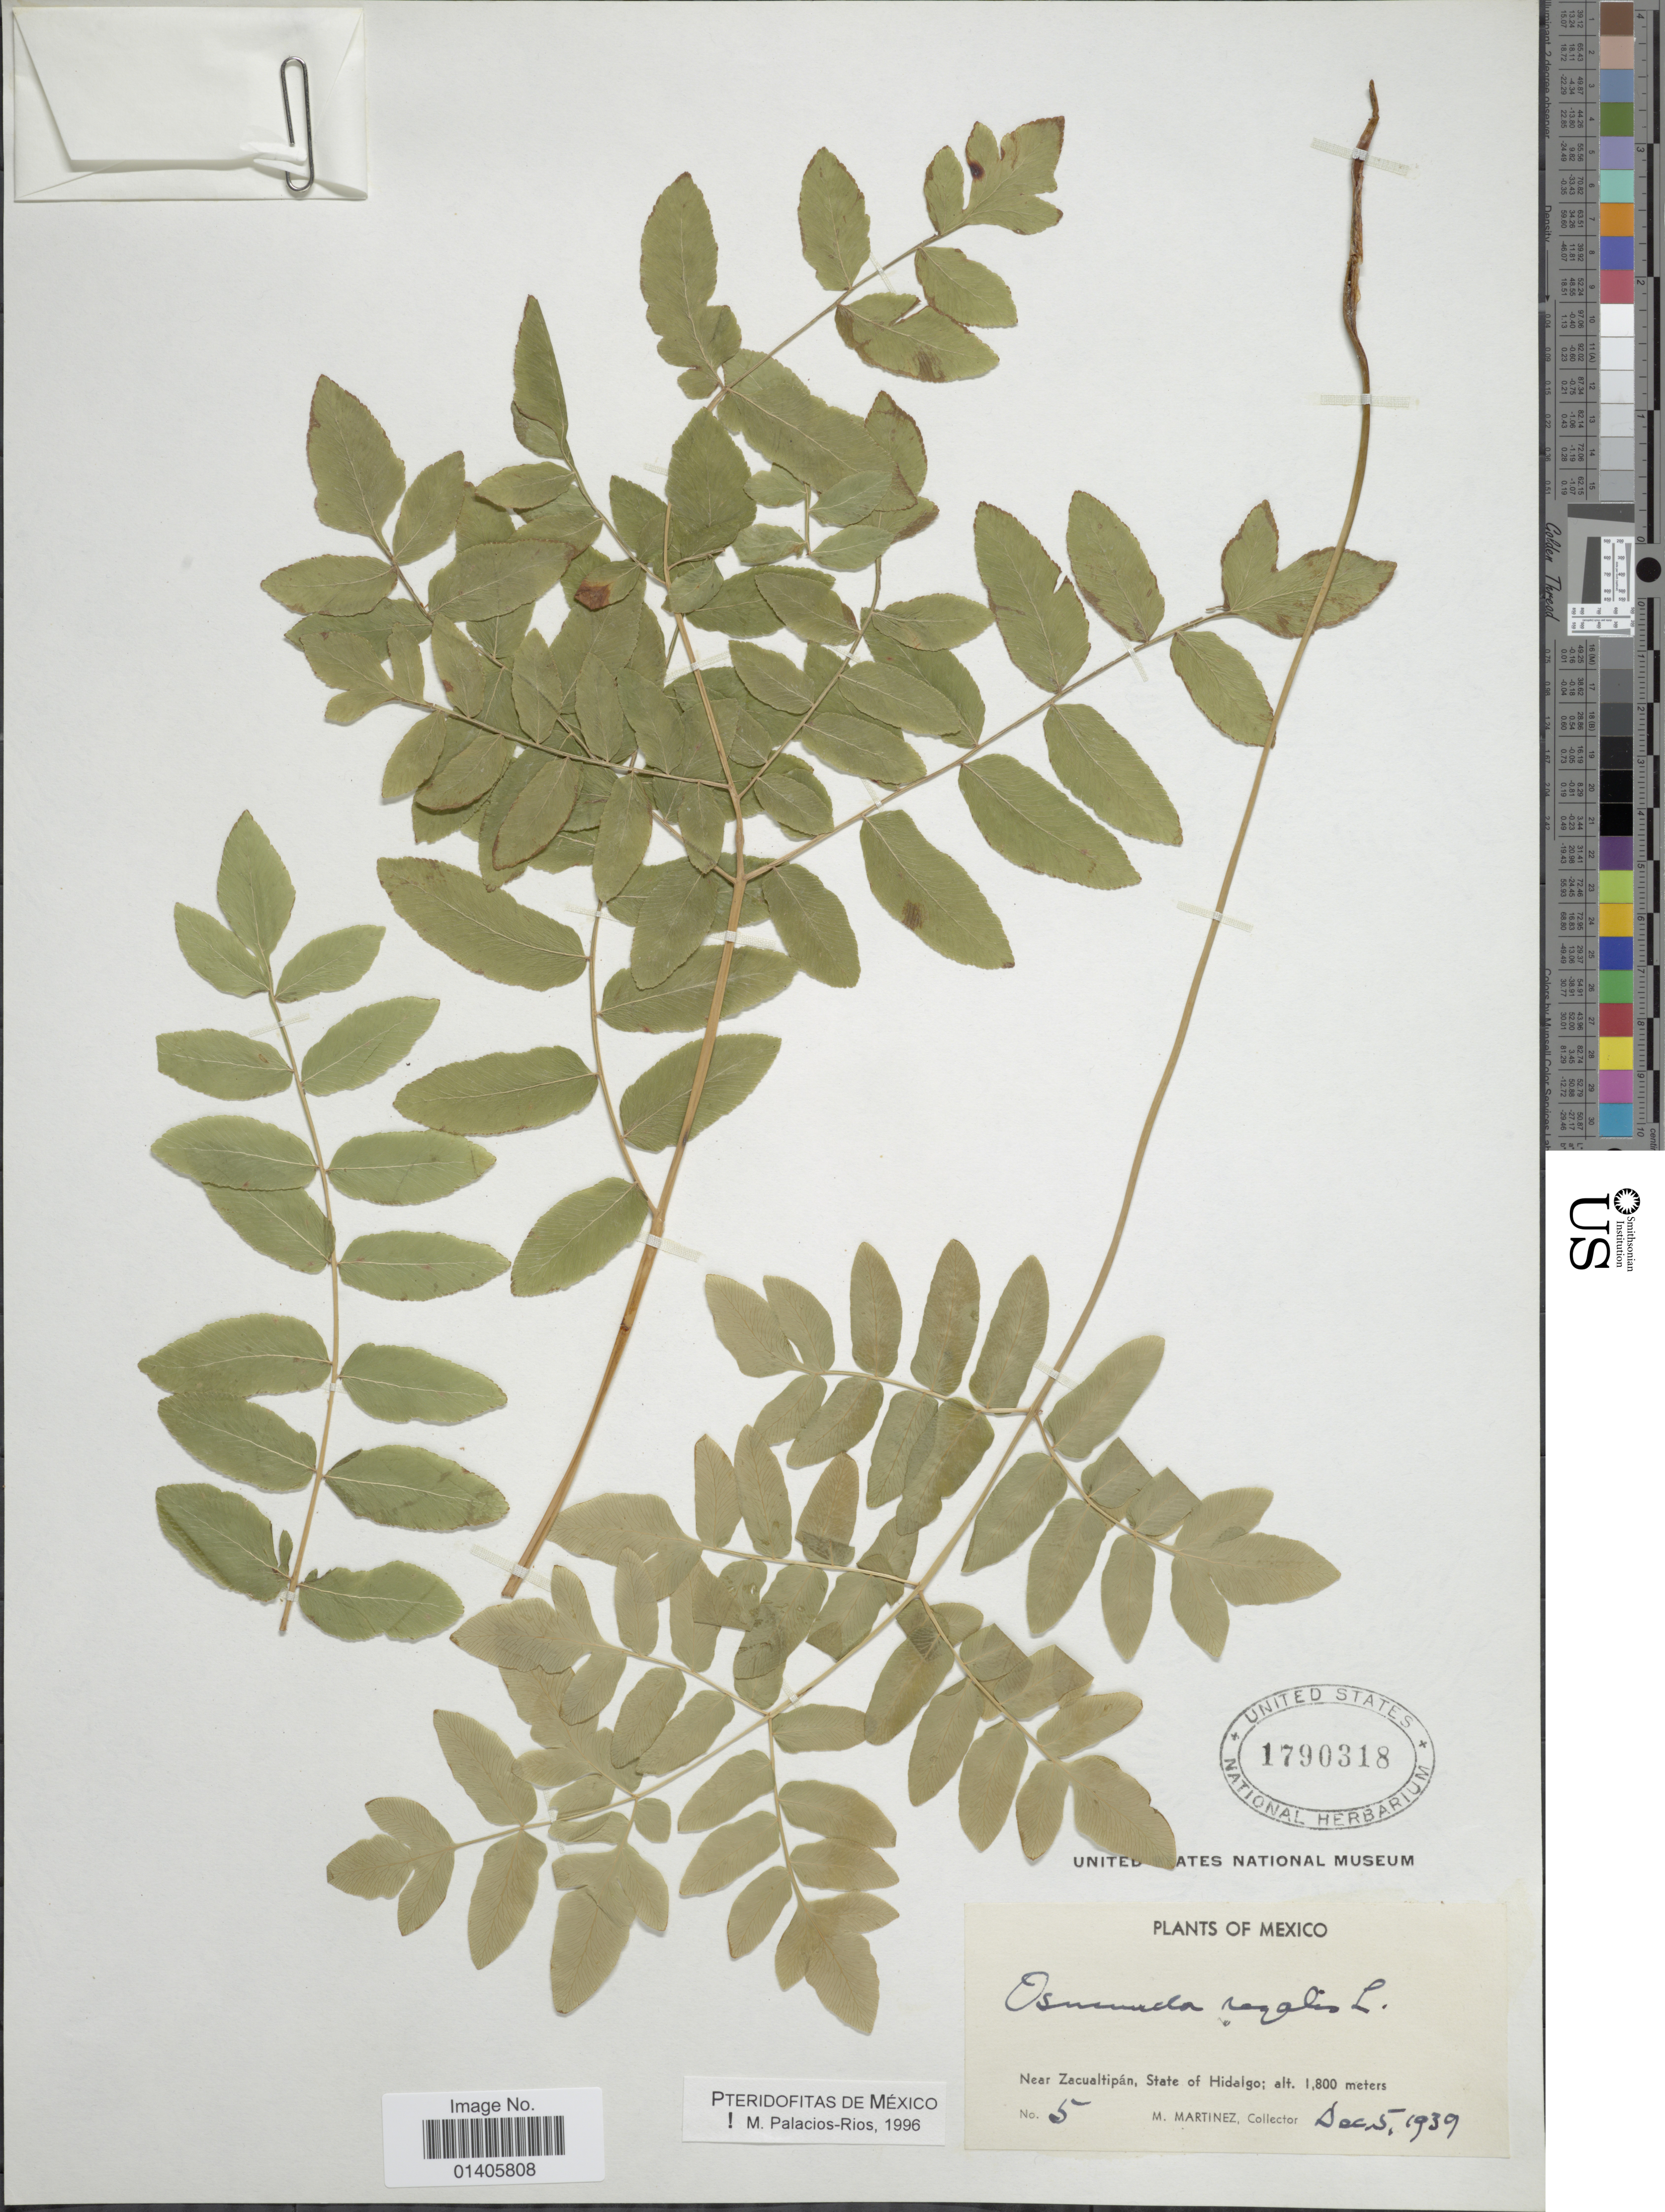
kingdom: Plantae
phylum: Tracheophyta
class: Polypodiopsida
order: Osmundales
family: Osmundaceae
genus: Osmunda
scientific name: Osmunda regalis var. spectabilis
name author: (Willd.) A. Gray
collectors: M. Martinez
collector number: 5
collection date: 1939-12-05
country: Mexico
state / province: Hidalgo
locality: Near Zacualtipán, State of Hidalgo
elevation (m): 1800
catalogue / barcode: US 1790318